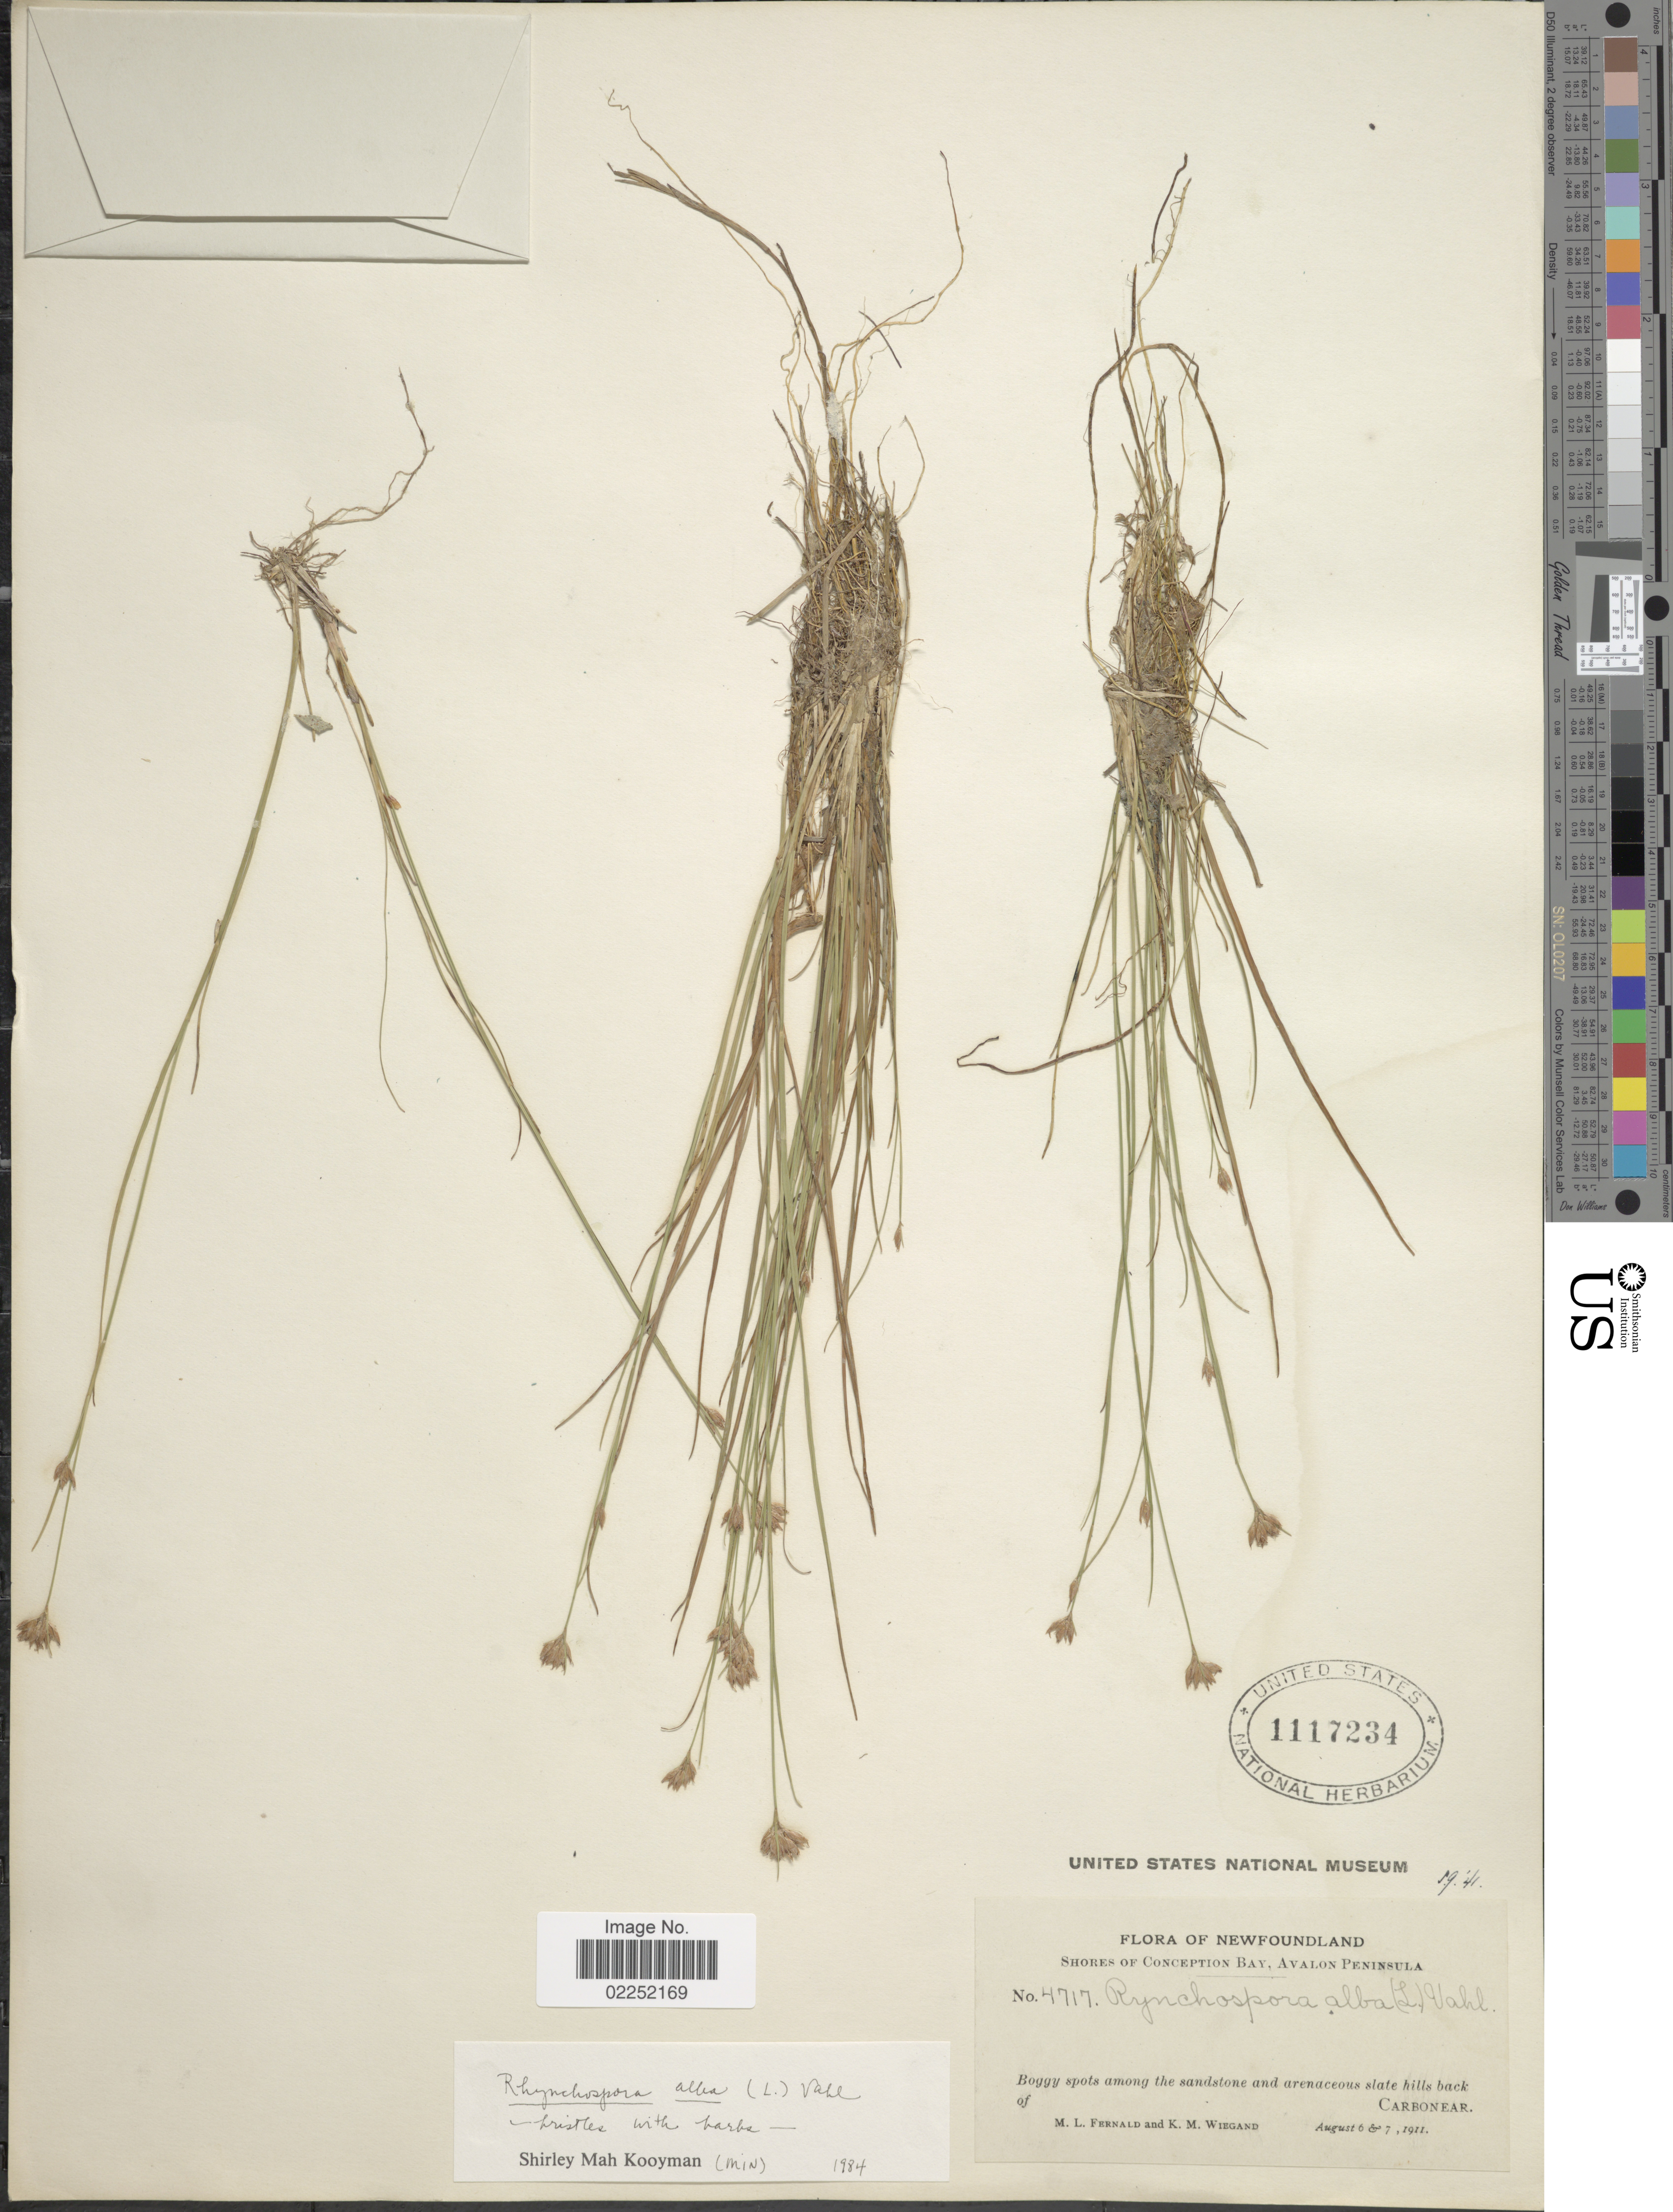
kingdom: Plantae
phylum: Tracheophyta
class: Liliopsida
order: Poales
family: Cyperaceae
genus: Rhynchospora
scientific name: Rhynchospora alba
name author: (L.) Vahl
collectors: M. L. Fernald & K. M. Wiegand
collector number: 4717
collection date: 1911-08-06/1911-08-07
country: Canada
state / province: Newfoundland and Labrador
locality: Shores of Conception Bay, Avalon Peninsula, Boggy spots among the sandstone and arenaceous slate hills back of Carbonear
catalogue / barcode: US 1117234